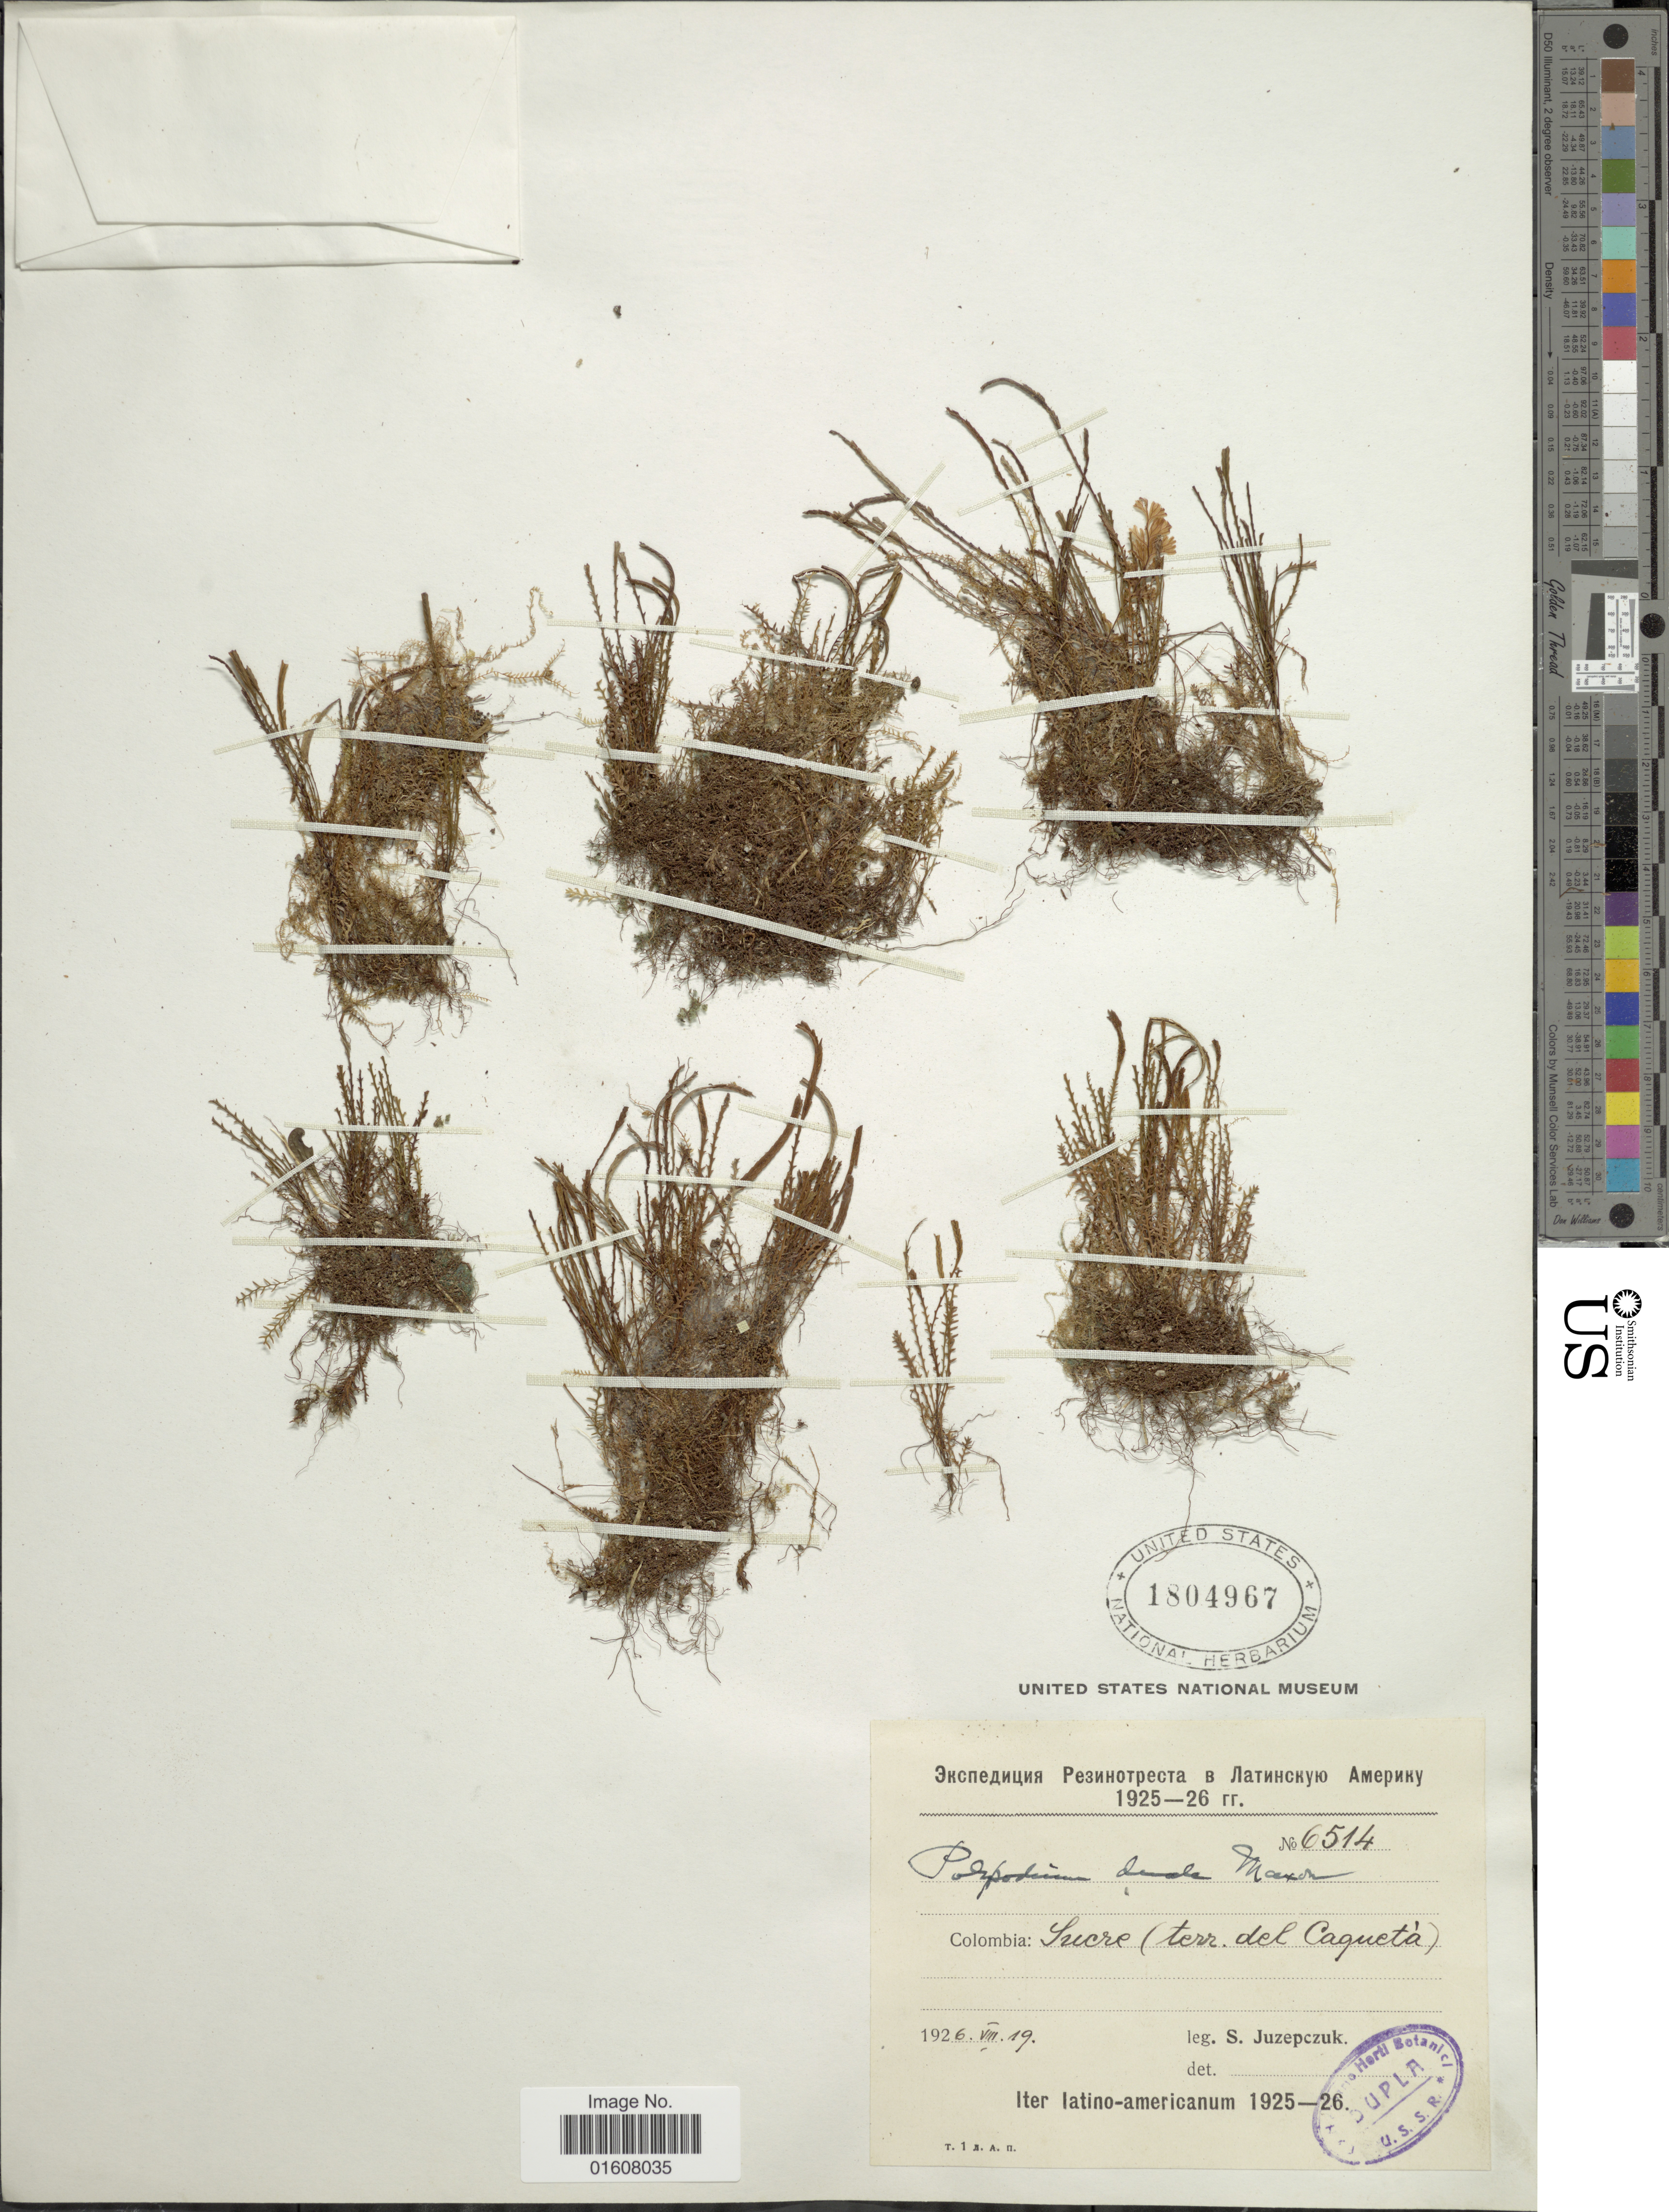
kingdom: Plantae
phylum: Tracheophyta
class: Polypodiopsida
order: Polypodiales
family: Polypodiaceae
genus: Cochlidium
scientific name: Cochlidium serrulatum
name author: (Sw.) L.E. Bishop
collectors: S. V. Juzepczuk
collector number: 6514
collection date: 1926-08-19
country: Colombia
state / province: Sucre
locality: Sucre: (terr. del Caquetá)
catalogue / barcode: US 1804967